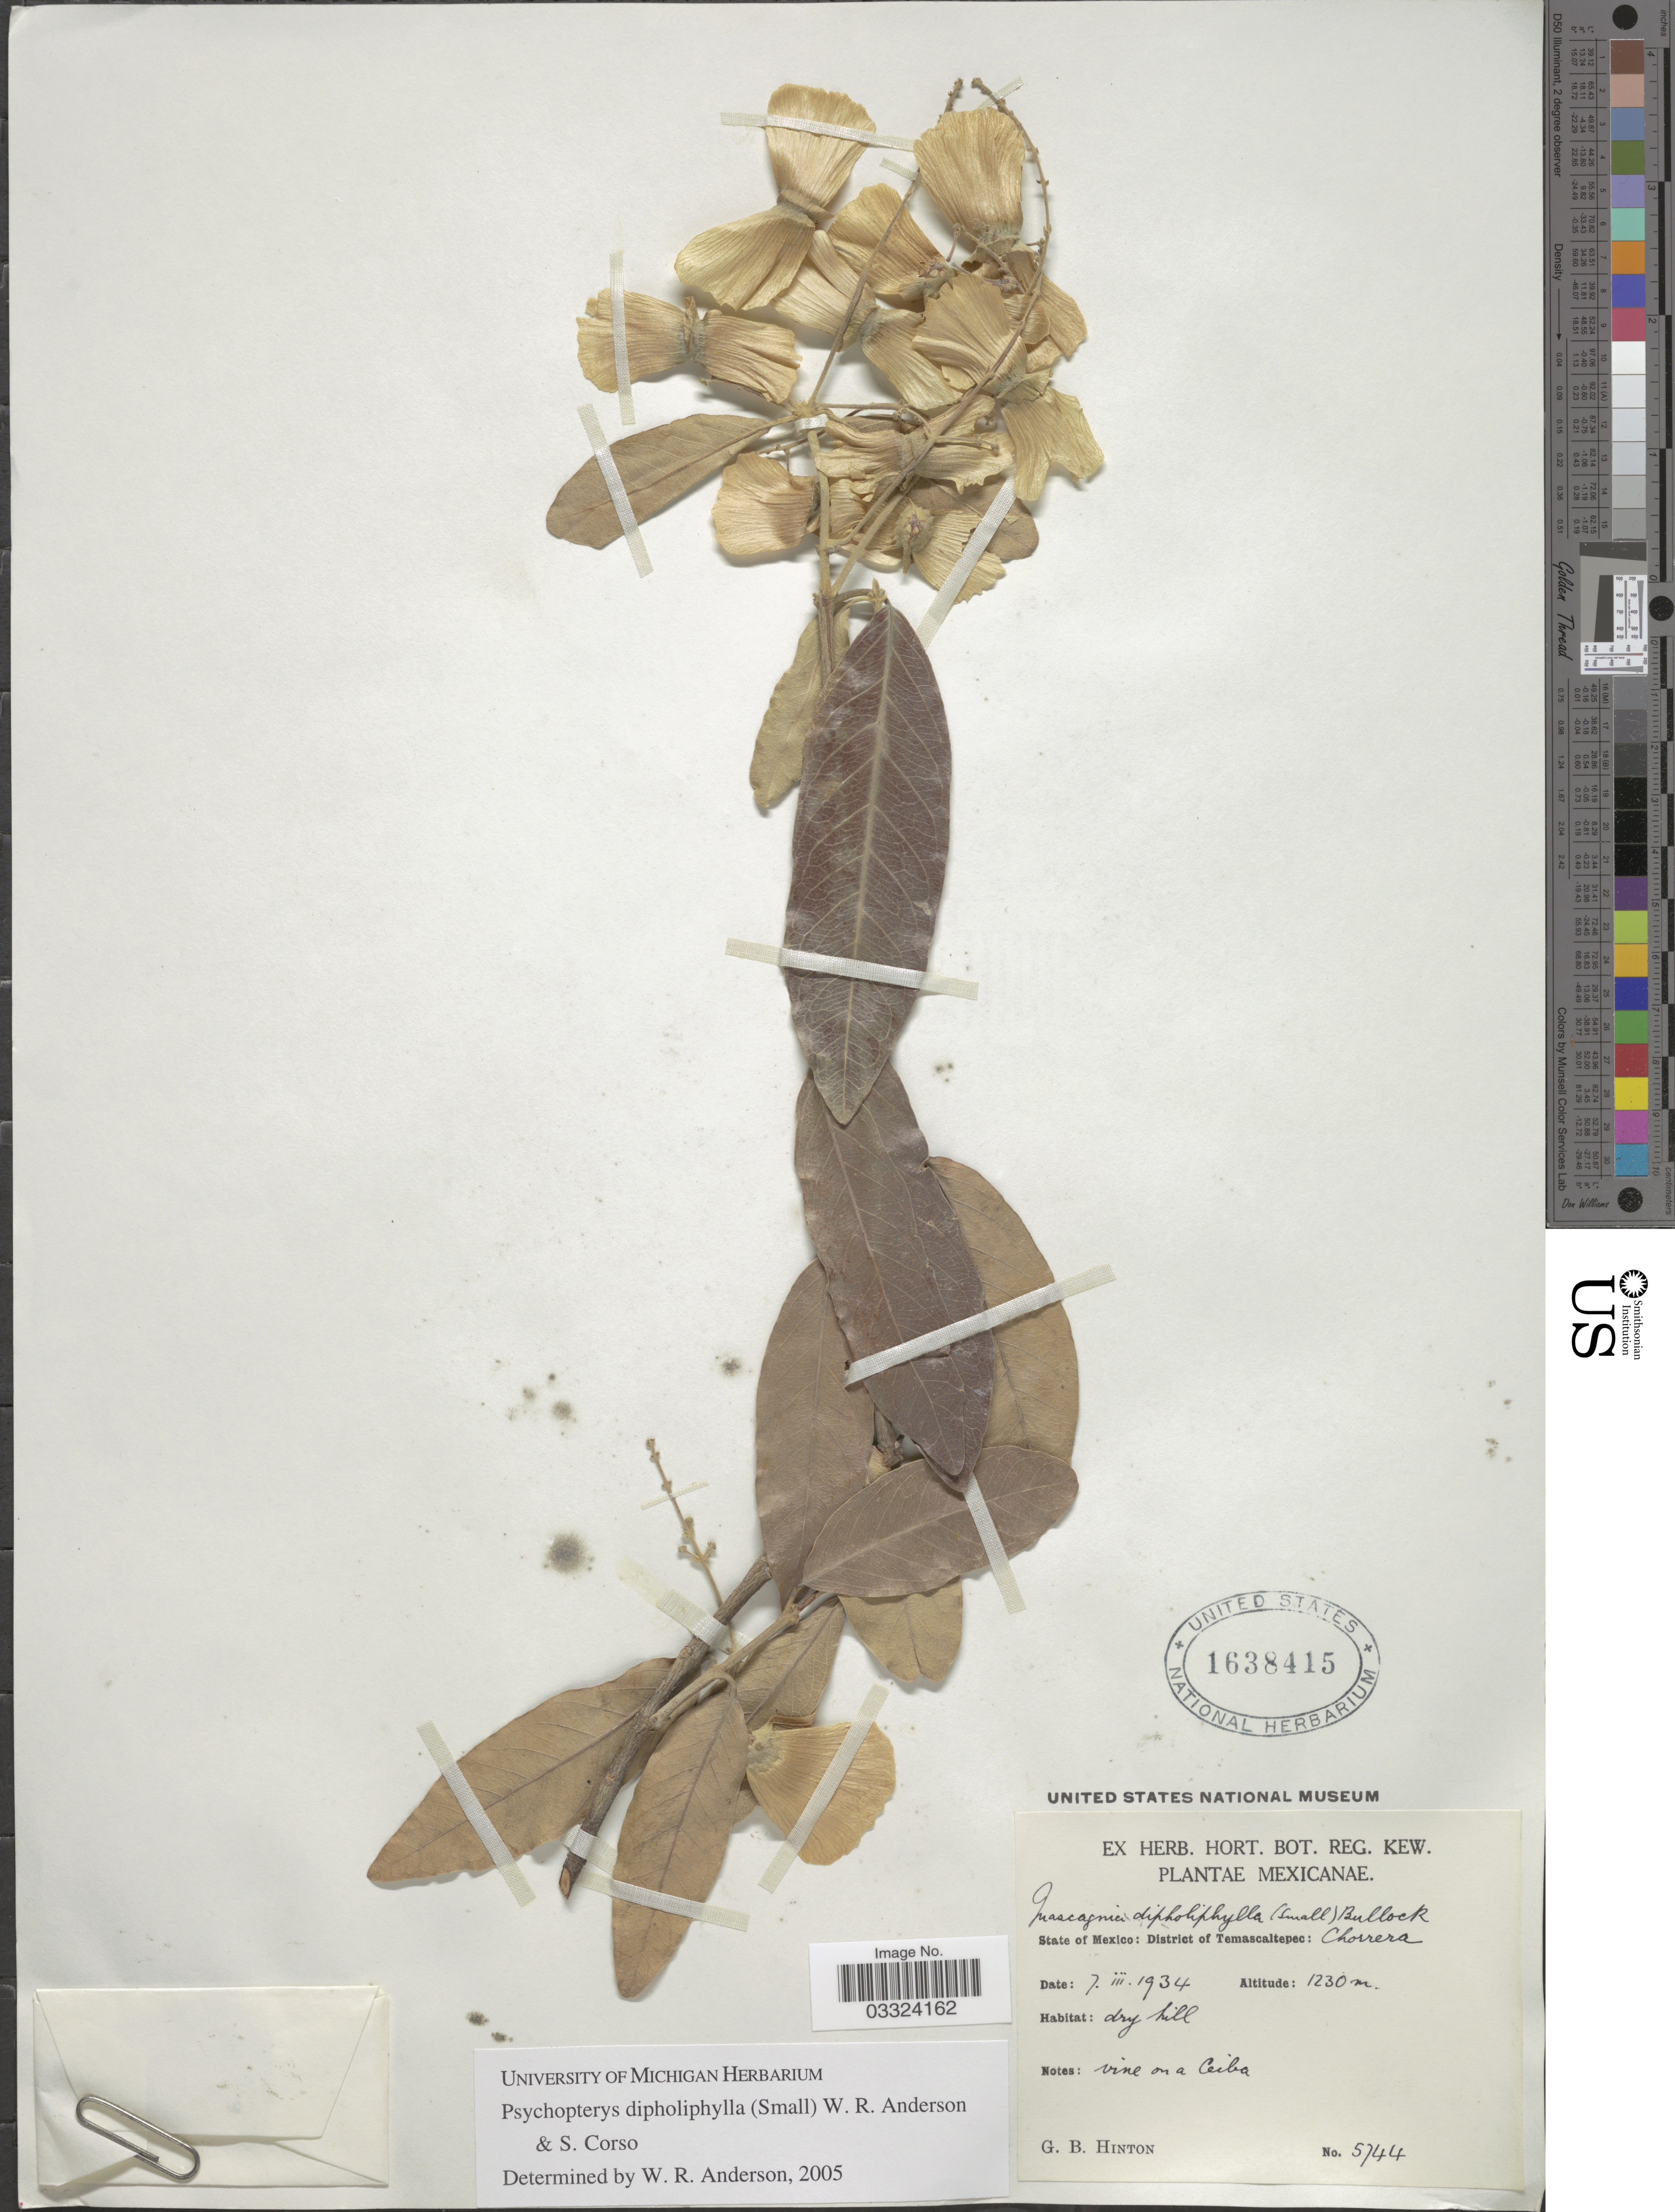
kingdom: Plantae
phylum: Tracheophyta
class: Magnoliopsida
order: Malpighiales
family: Malpighiaceae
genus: Psychopterys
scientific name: Psychopterys dipholiphylla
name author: (Small) W.R. Anderson & Corso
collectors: G. B. Hinton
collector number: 5744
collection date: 1934-03-07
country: Mexico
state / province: México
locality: District of Temascaltepec: Chorrera.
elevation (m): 1230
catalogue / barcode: US 1638415